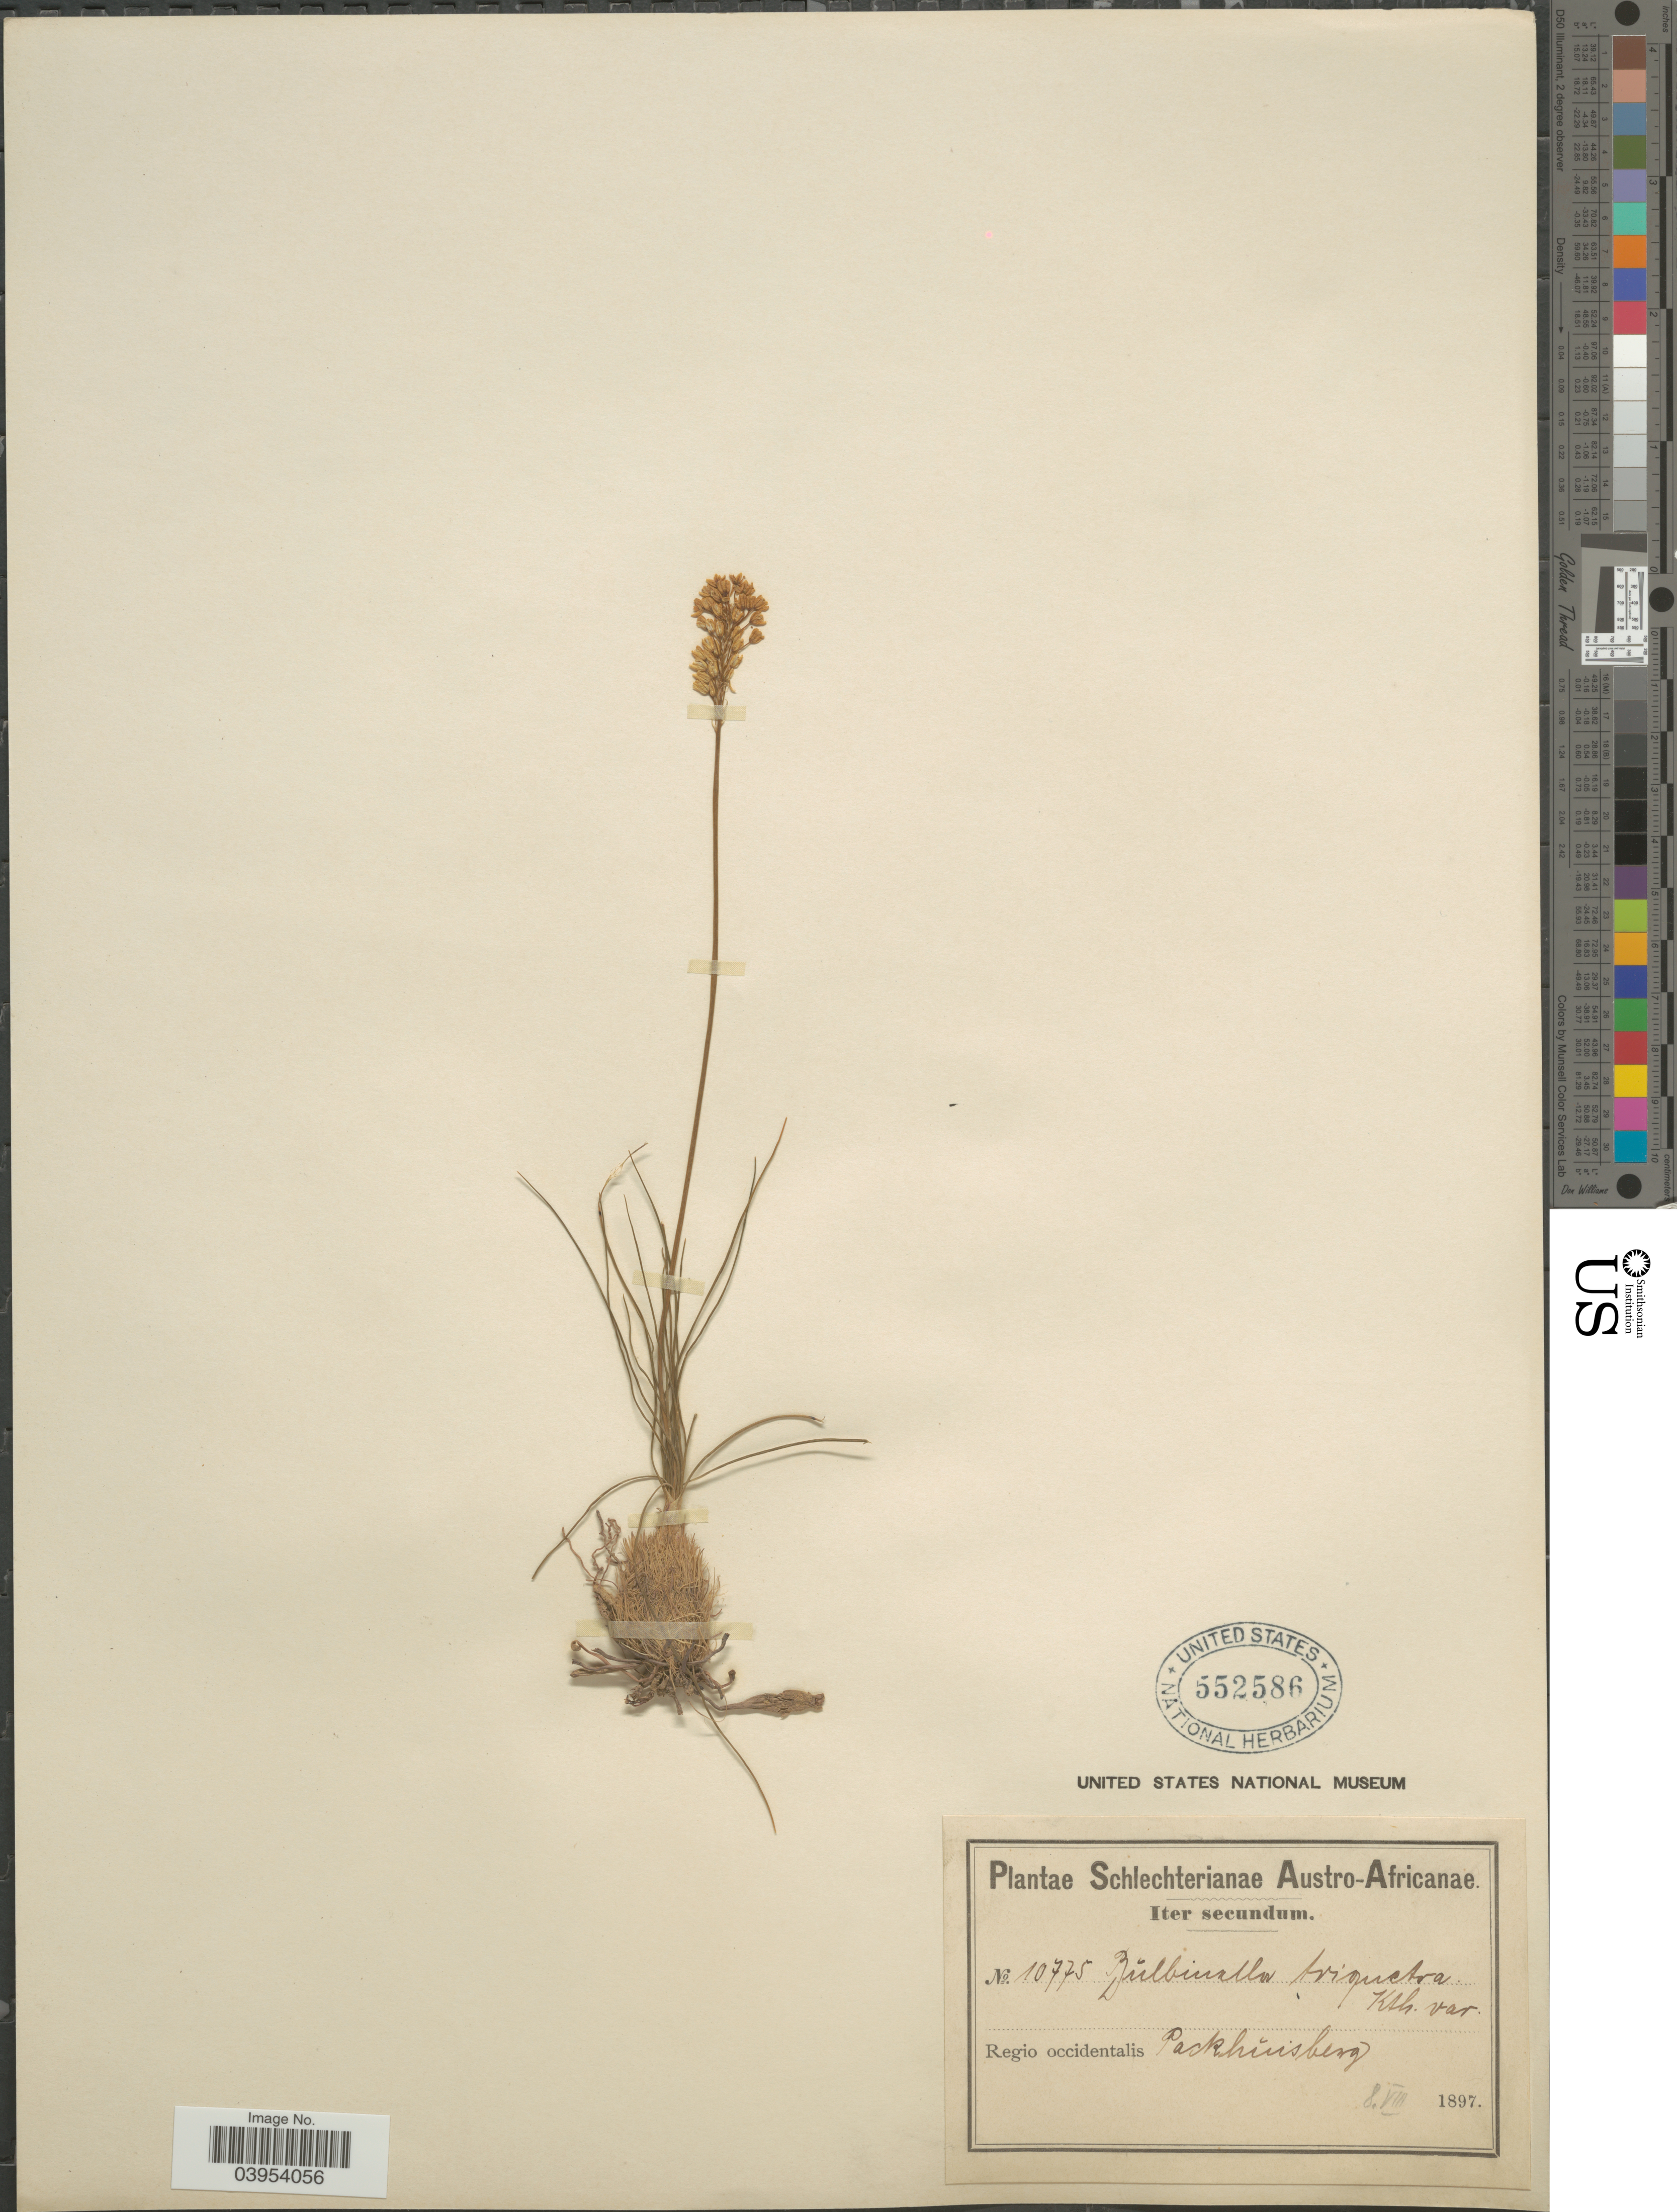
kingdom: Plantae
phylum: Tracheophyta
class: Liliopsida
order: Asparagales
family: Asphodelaceae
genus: Bulbinella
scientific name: Bulbinella triquetra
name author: (L. f.) Kunth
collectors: Schlechter, --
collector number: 10775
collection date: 1897-08-08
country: South Africa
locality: Austro-Africanae. Regio occidentalis Parkuisberg.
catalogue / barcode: US 552586